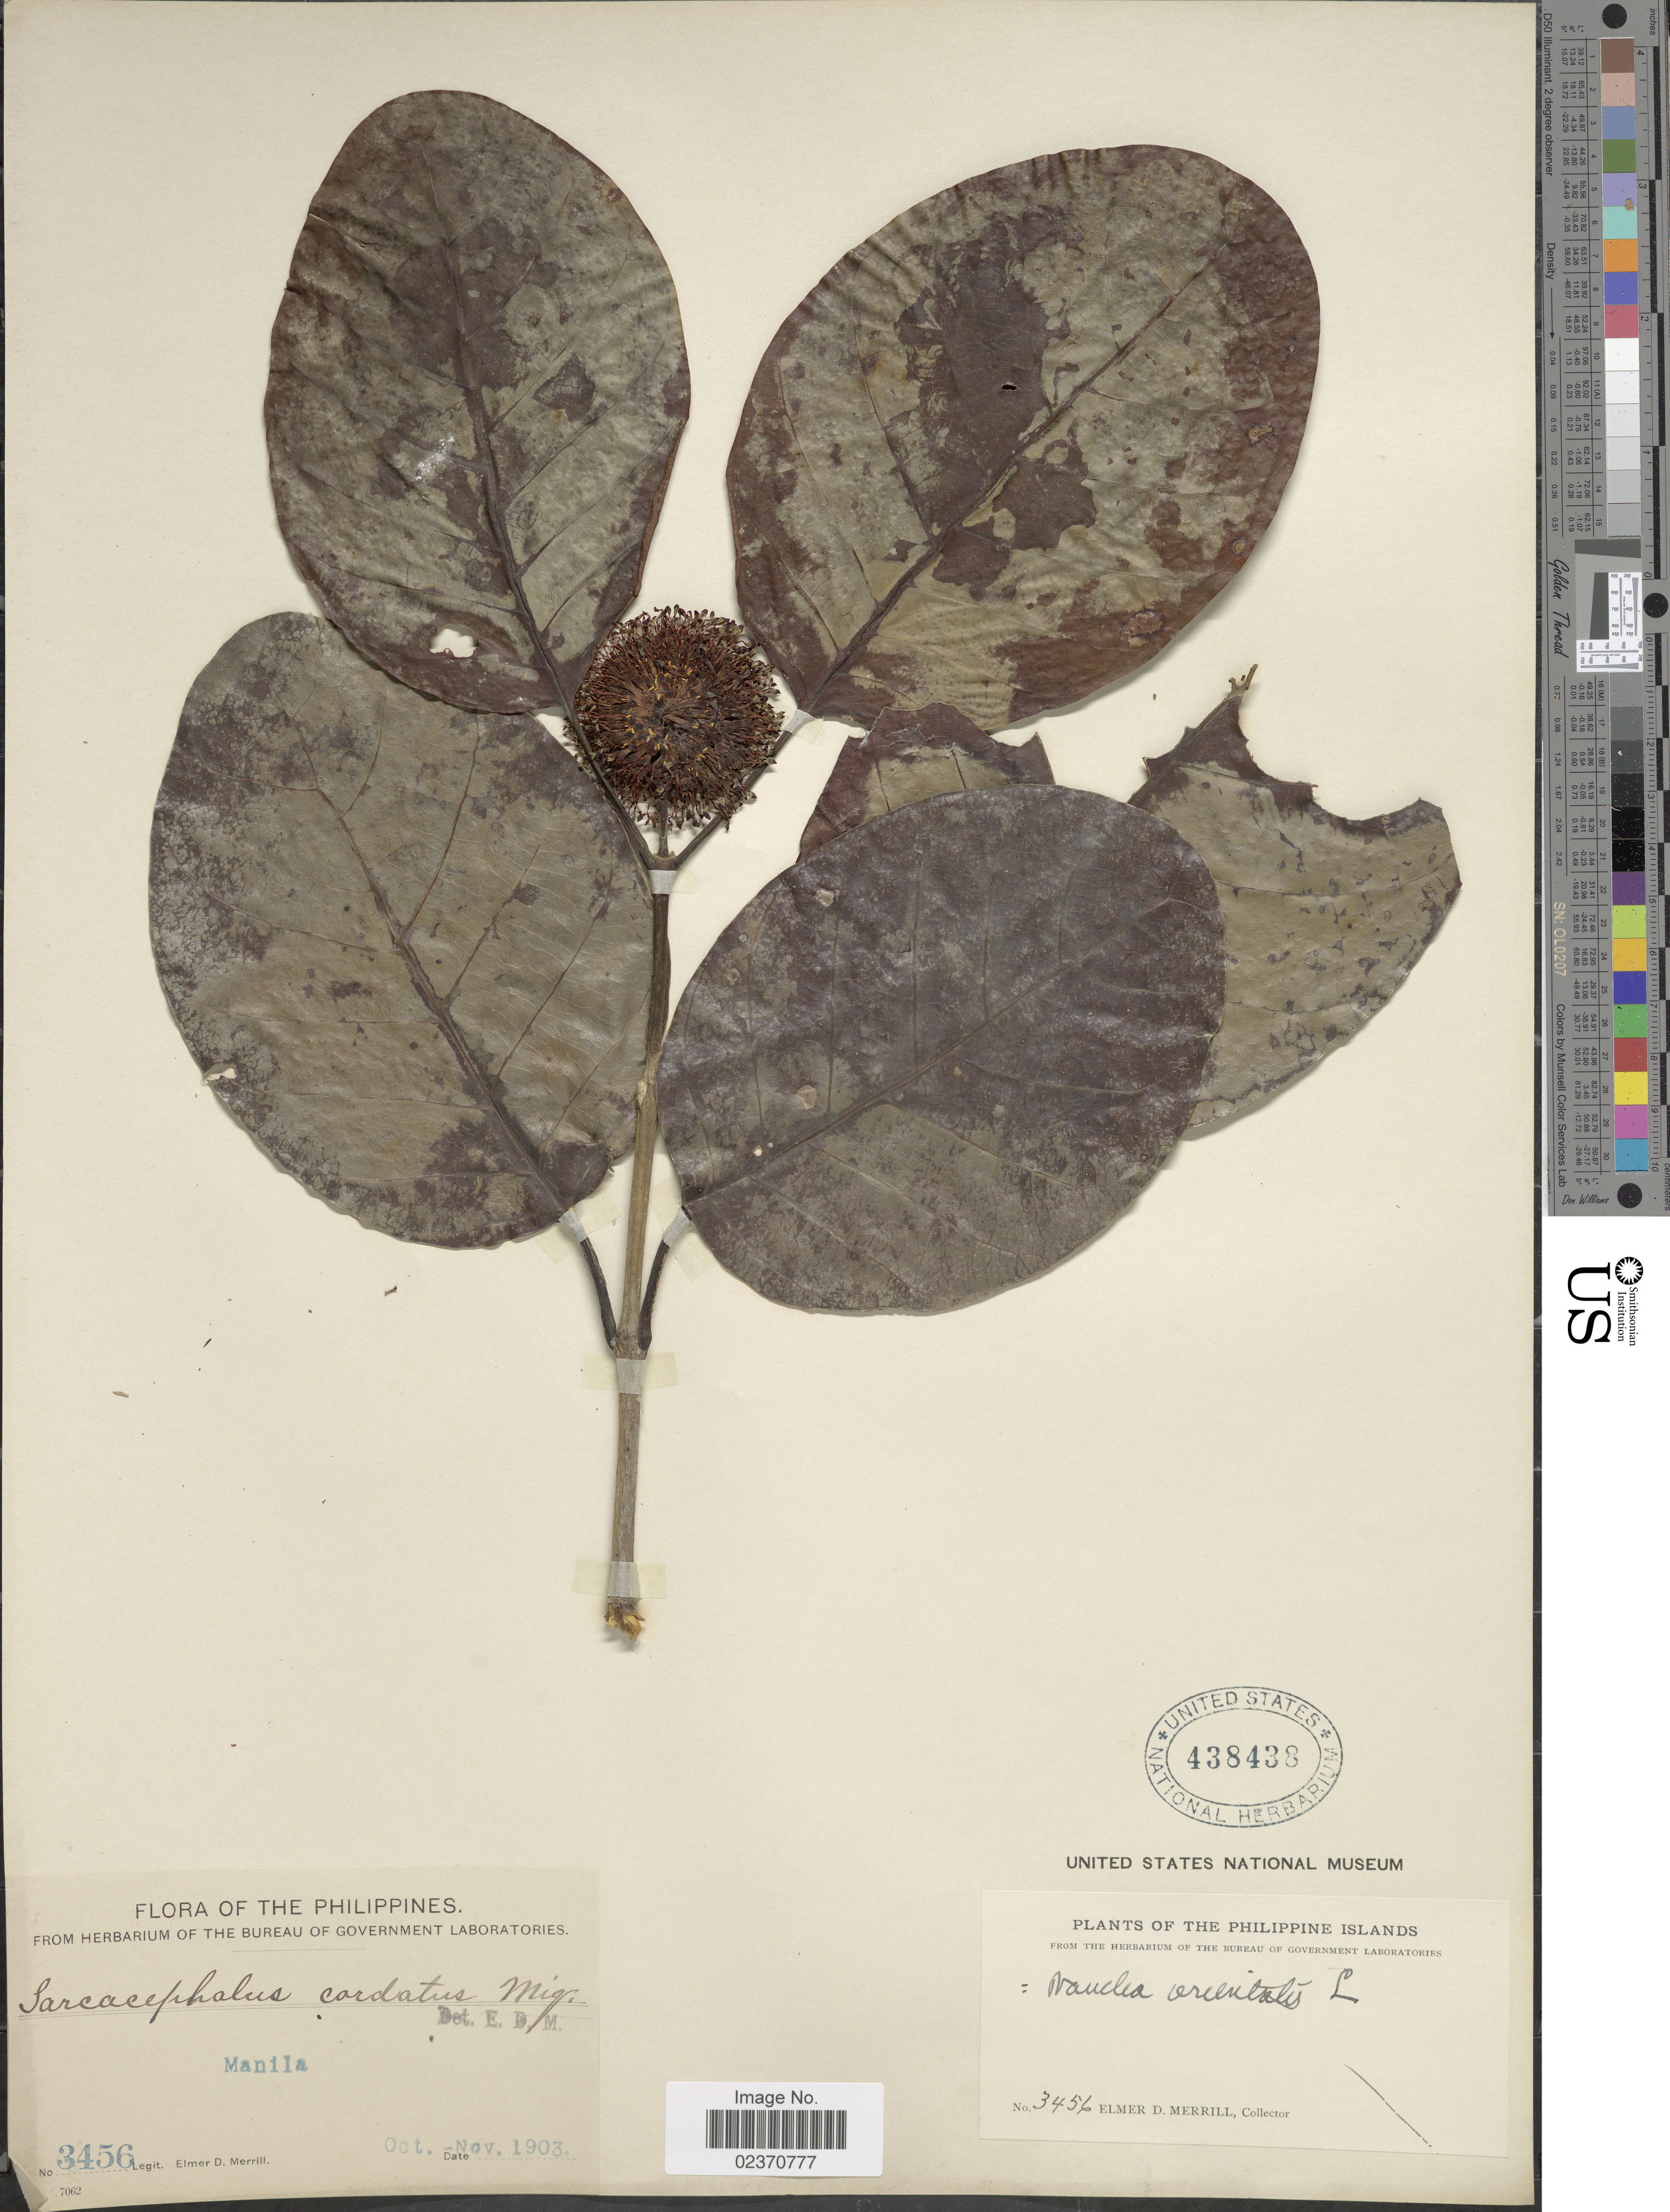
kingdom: Plantae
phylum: Tracheophyta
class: Magnoliopsida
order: Gentianales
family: Rubiaceae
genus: Nauclea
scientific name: Nauclea orientalis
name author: (L.) L.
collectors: E. D. Merrill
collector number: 3456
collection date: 1903-10/1903-11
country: Philippines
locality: The Philippine Islands, Manila.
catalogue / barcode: US 438438